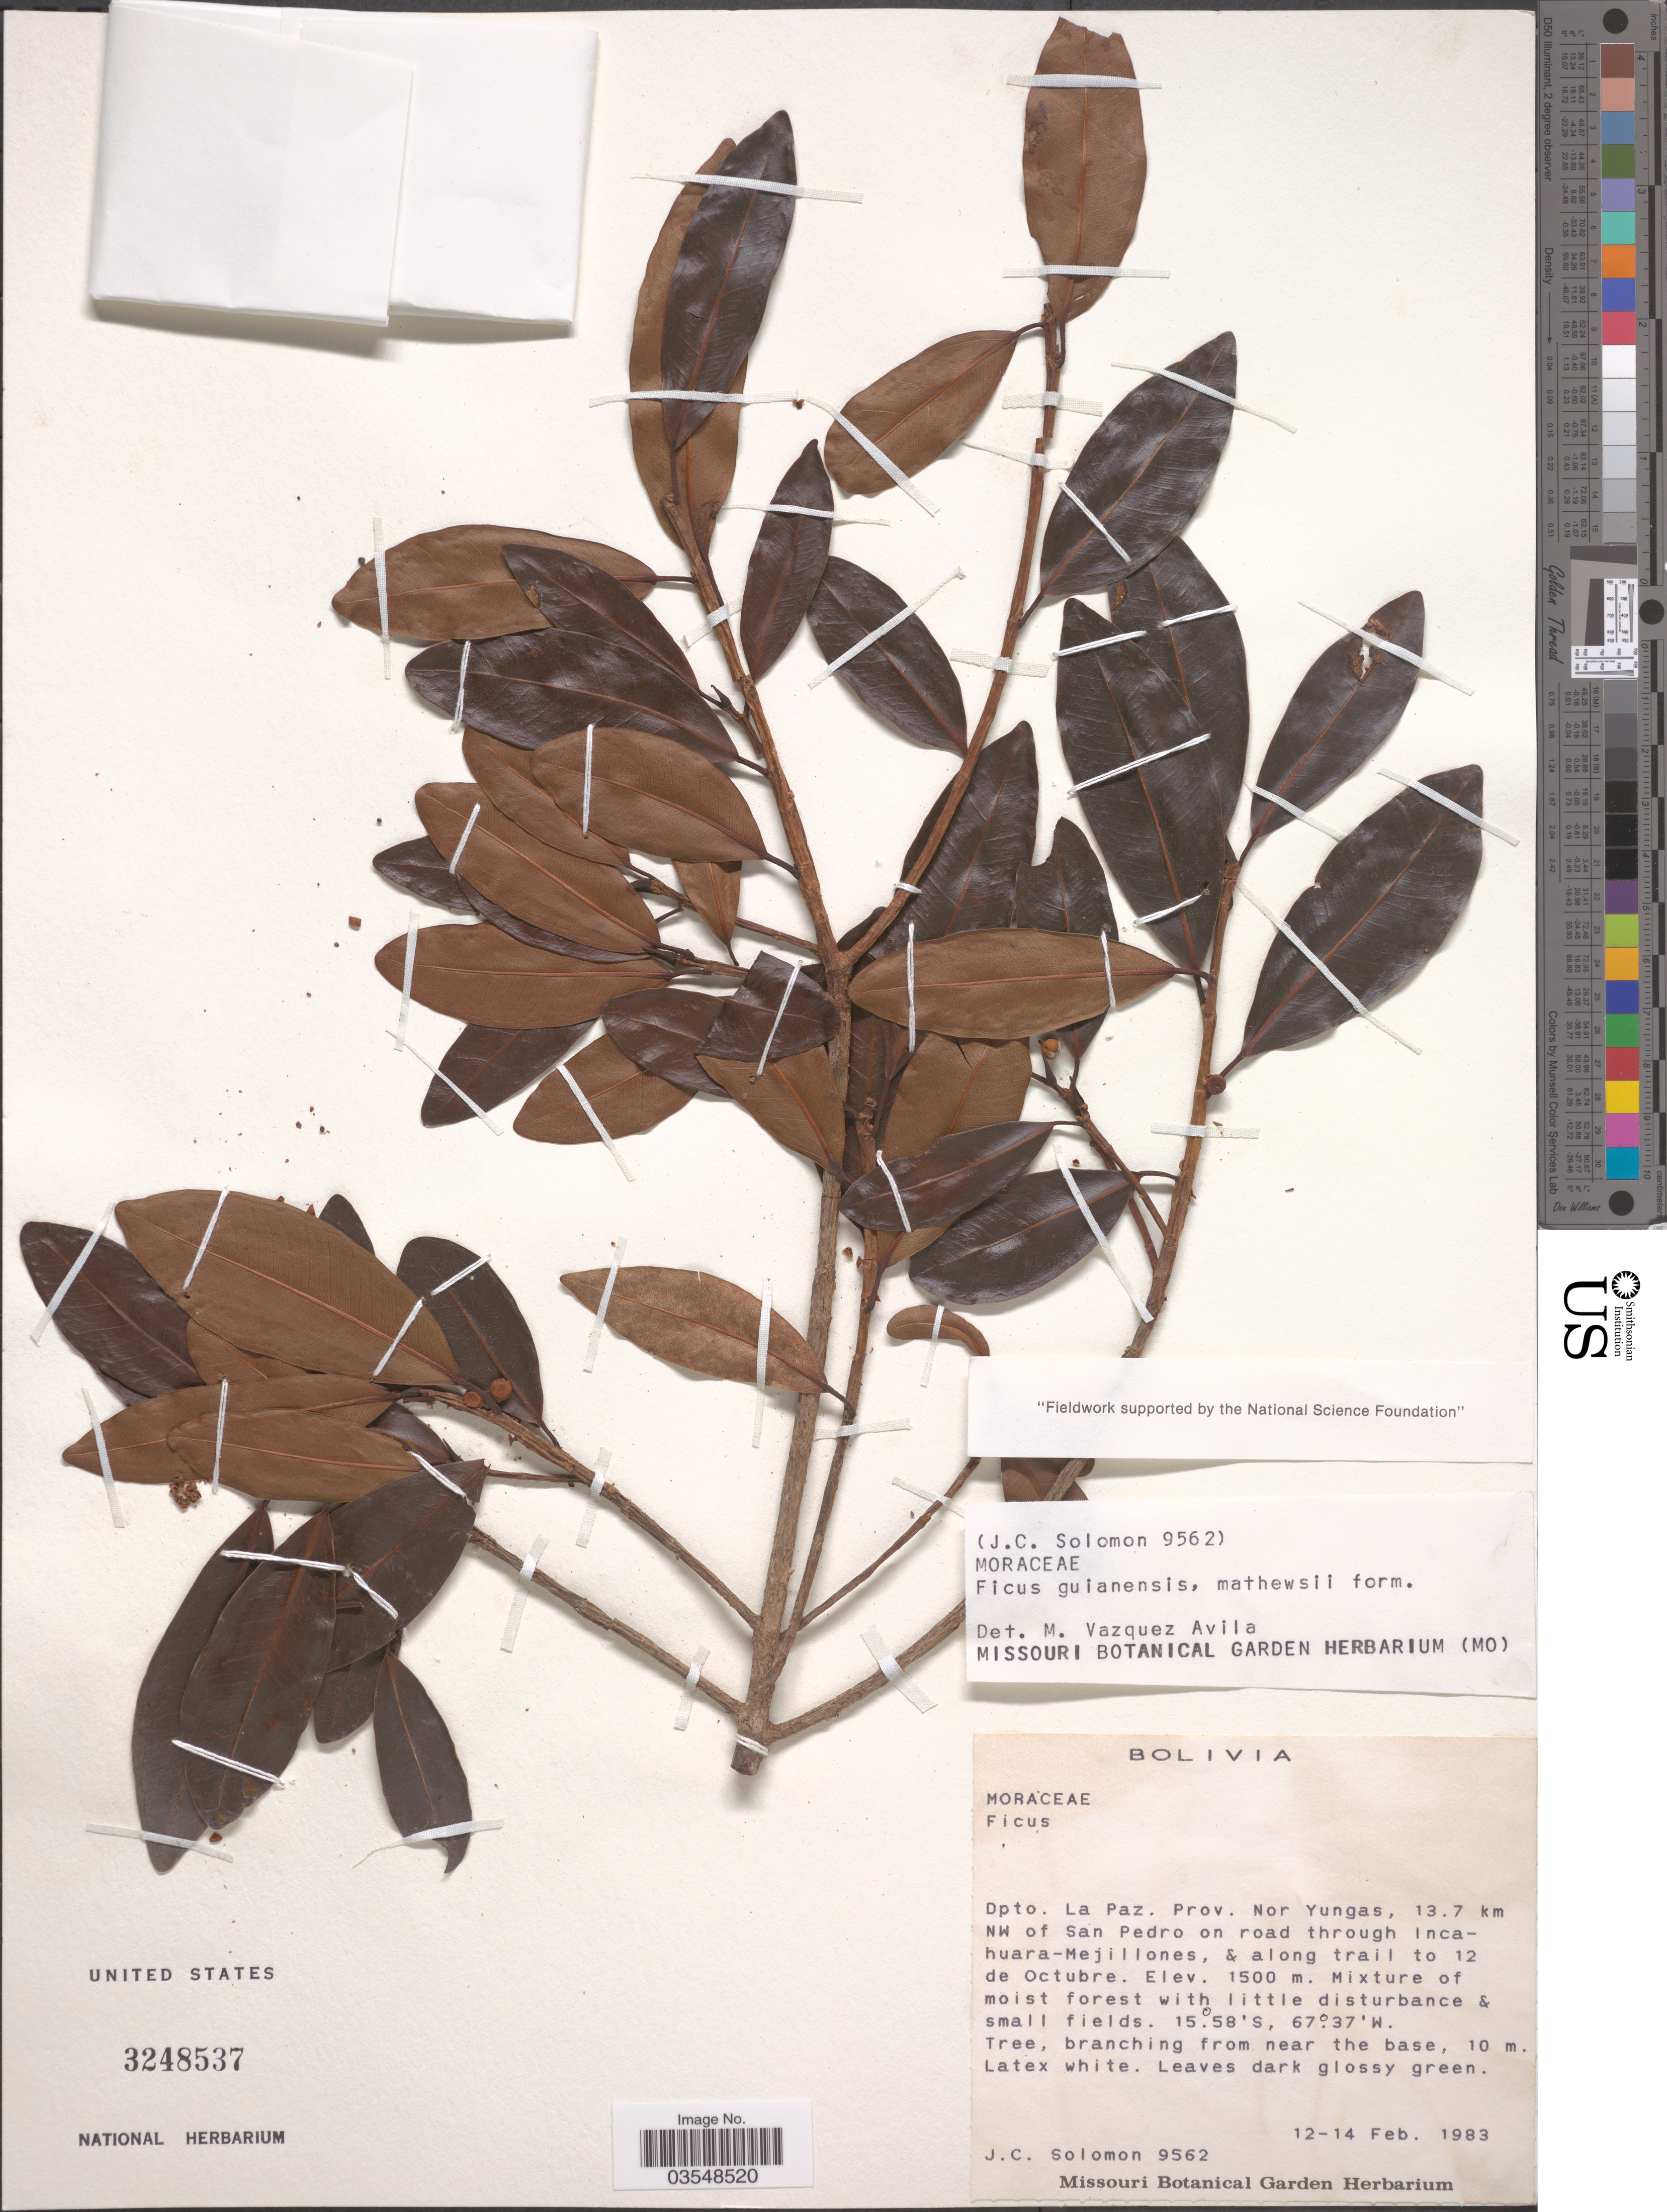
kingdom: Plantae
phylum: Tracheophyta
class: Magnoliopsida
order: Rosales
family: Moraceae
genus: Ficus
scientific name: Ficus guianensis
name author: Desv. ex Ham.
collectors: J. C. Solomon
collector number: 9562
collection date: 1983-02-12/1983-02-14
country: Bolivia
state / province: La Paz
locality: Dpto. La Paz. Prov. Nor Yungas, 13.7 km NW of San Pedro on road through Incahuara-Mejillones, & along trail to 12 de Octubre. Branching from near the base.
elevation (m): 1500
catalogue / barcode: US 3248537